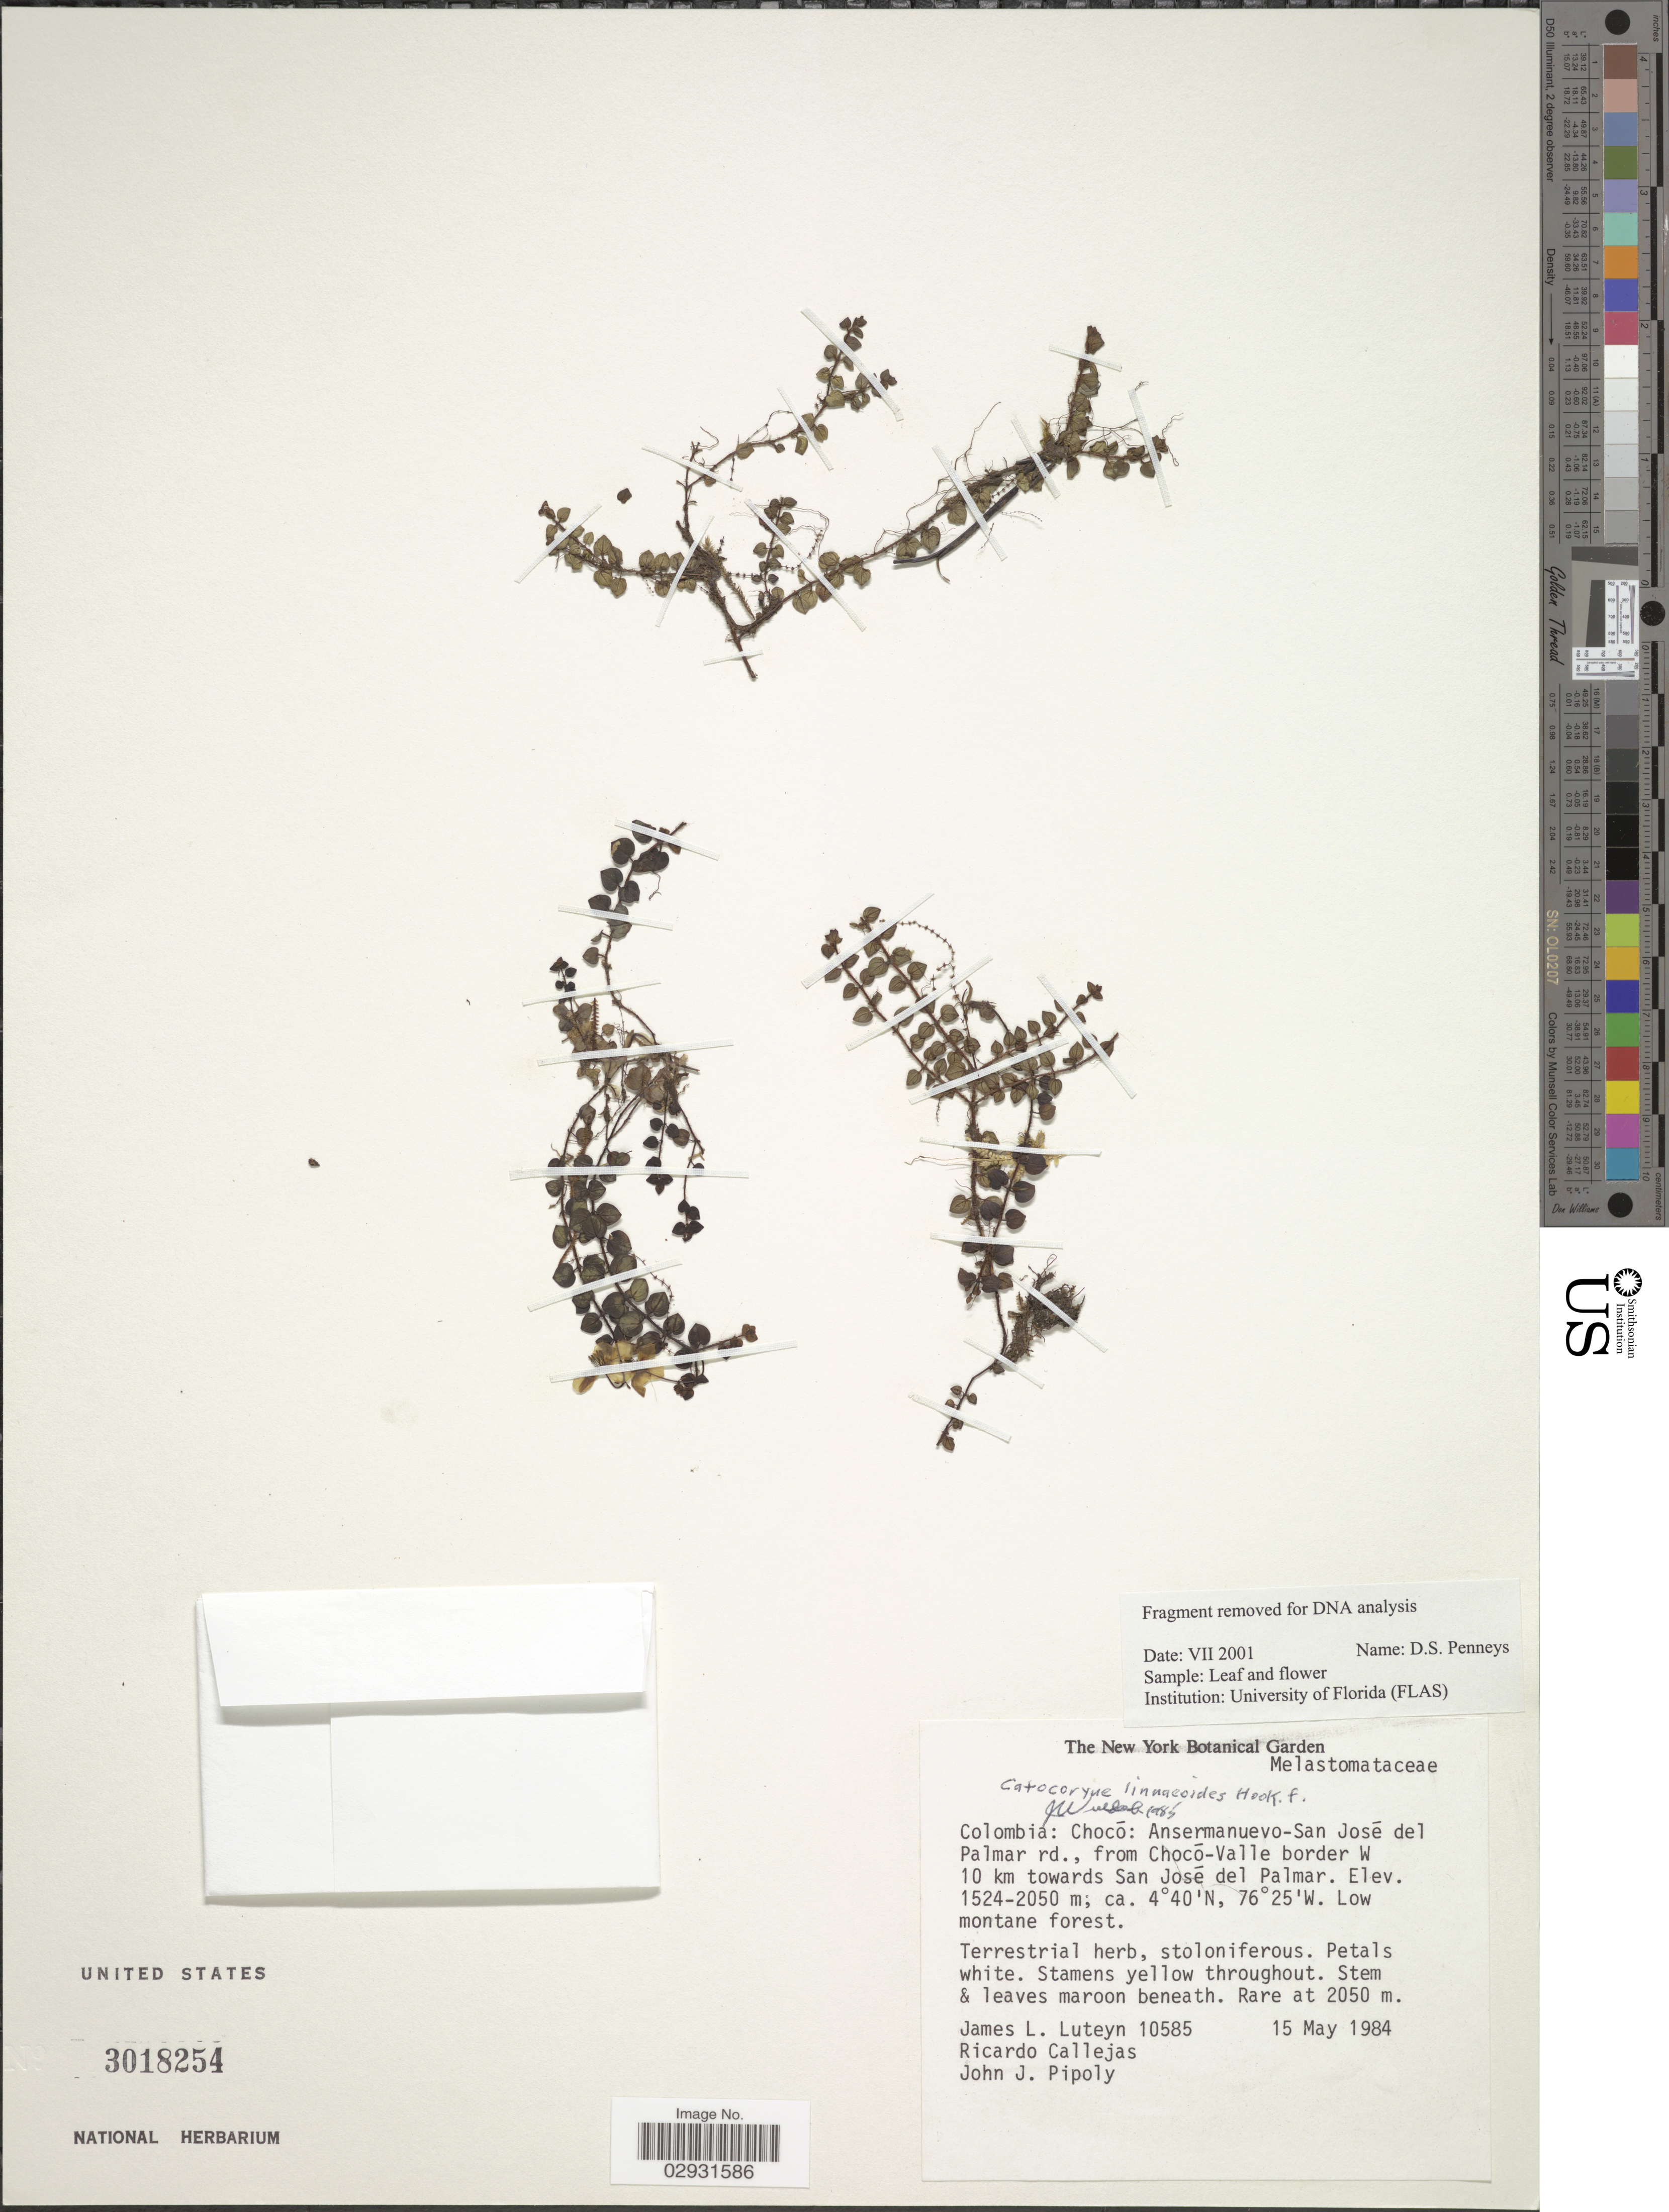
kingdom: Plantae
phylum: Tracheophyta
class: Magnoliopsida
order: Myrtales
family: Melastomataceae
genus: Miconia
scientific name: Miconia linneoides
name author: (Hook. f.) Michelang.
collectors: J. Luteyn, R. Callejas & J. J. Pipoly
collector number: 10585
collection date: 1984-05-15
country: Colombia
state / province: Chocó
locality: Ansermanuevo-San José del Palmar rd., from Chocó-Valle border W 10 km towards San José del Palmar.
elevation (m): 1524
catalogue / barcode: US 3018254